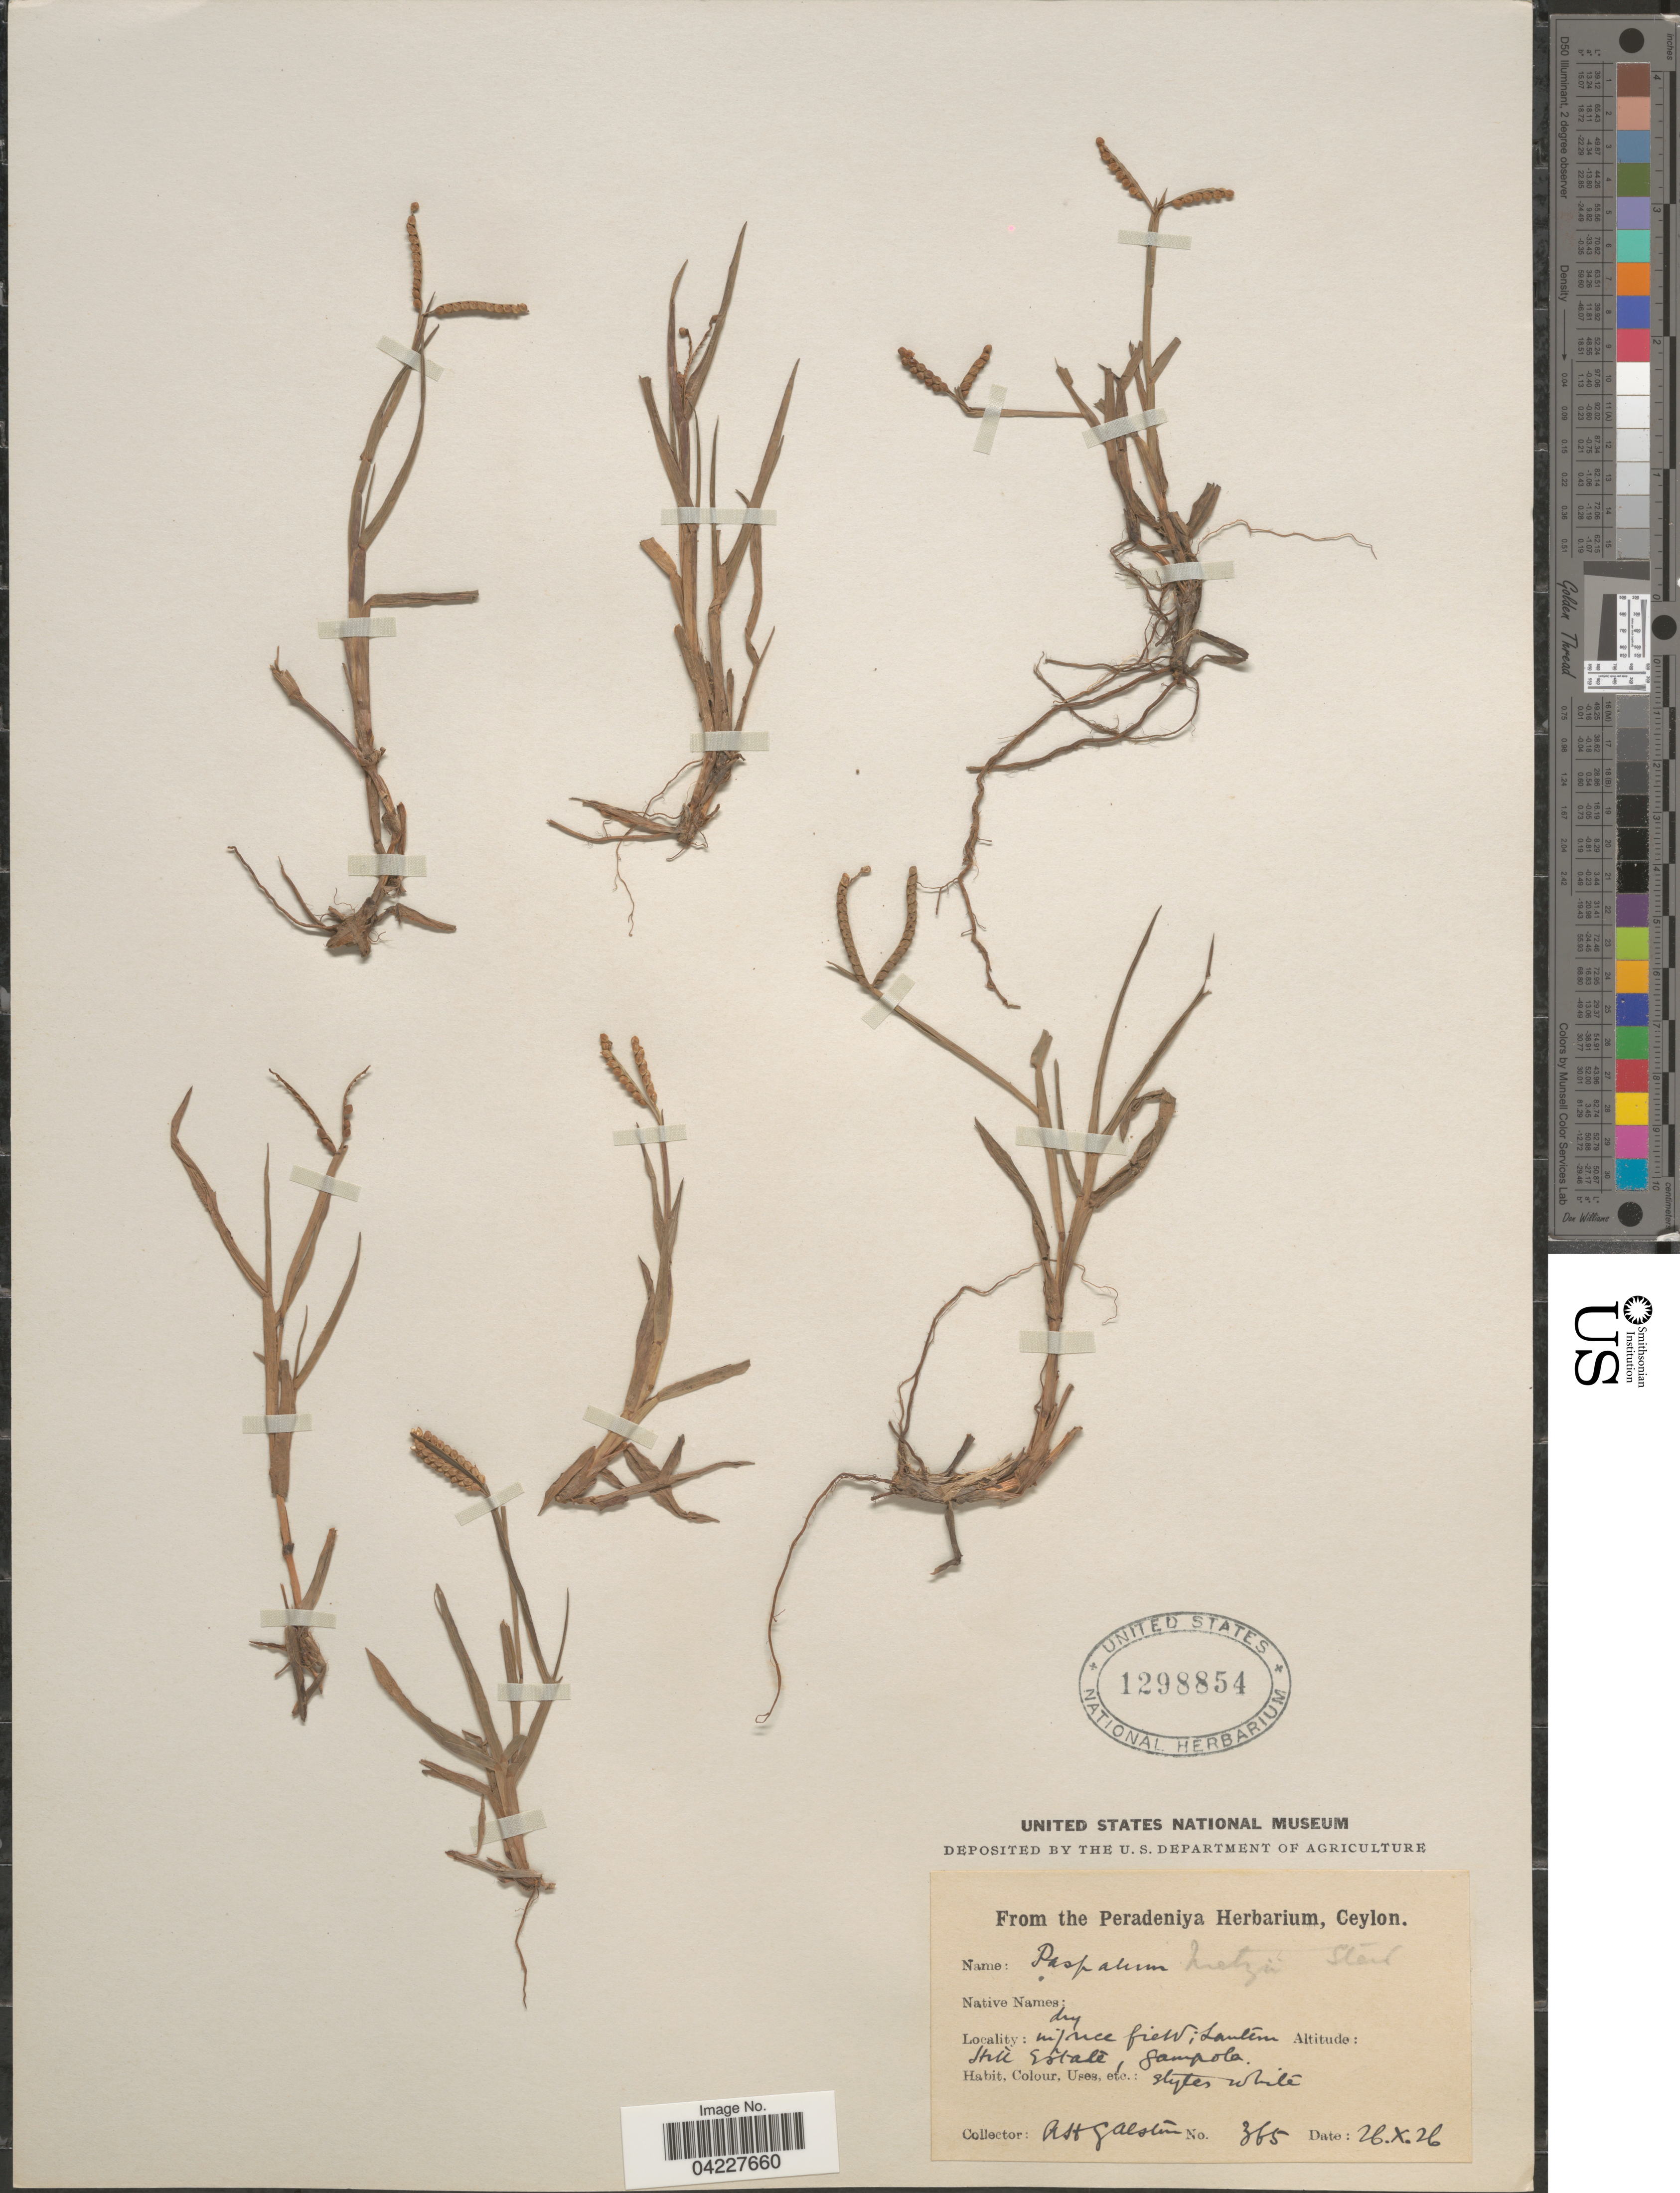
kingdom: Plantae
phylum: Tracheophyta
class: Liliopsida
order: Poales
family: Poaceae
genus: Paspalum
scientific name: Paspalum sp.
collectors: A. H. Alston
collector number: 365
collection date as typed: Transcribed d/m/y: 26/10/26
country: Sri Lanka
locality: In dry rice field, Lantem Hill Estate, Sampola.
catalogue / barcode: US 1298854